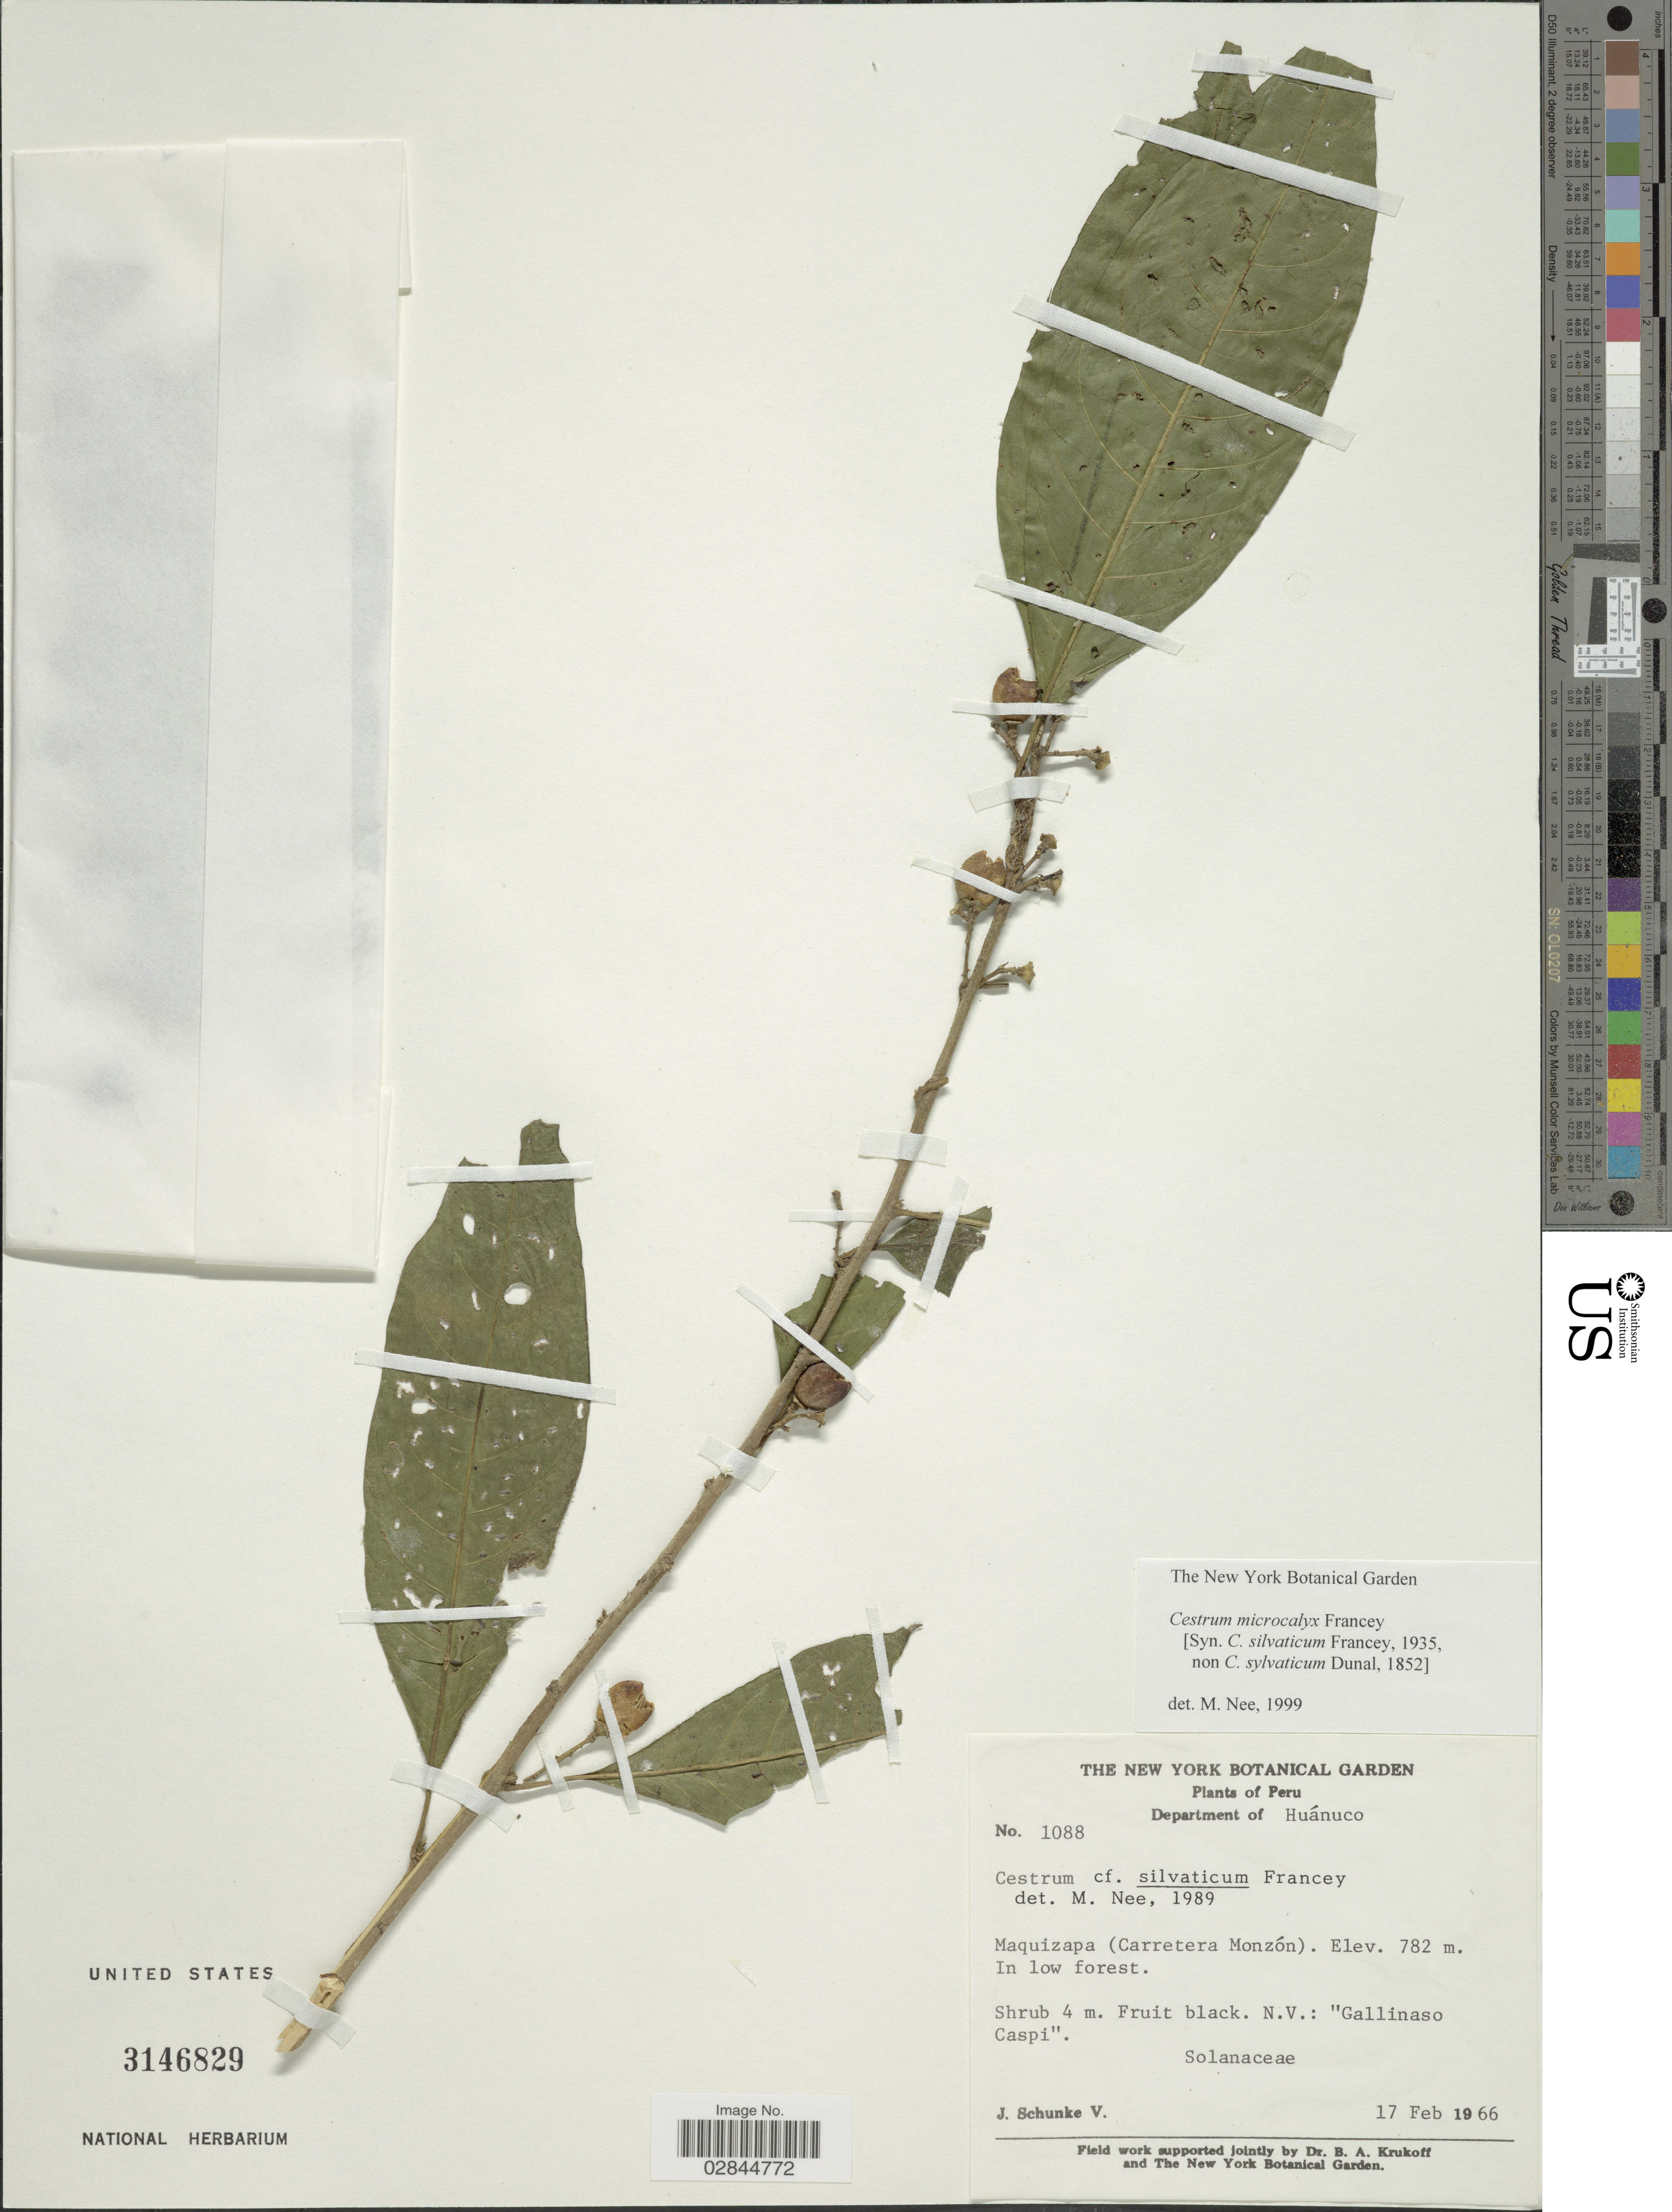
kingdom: Plantae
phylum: Tracheophyta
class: Magnoliopsida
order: Solanales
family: Solanaceae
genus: Cestrum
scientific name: Cestrum microcalyx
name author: Francey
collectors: J. Schunke Vigo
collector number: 1088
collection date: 1966-02-17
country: Peru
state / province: Huánuco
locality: Department of Huánuco. Maquizapa (Carretera Monzón).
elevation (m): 782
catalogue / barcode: US 3146829